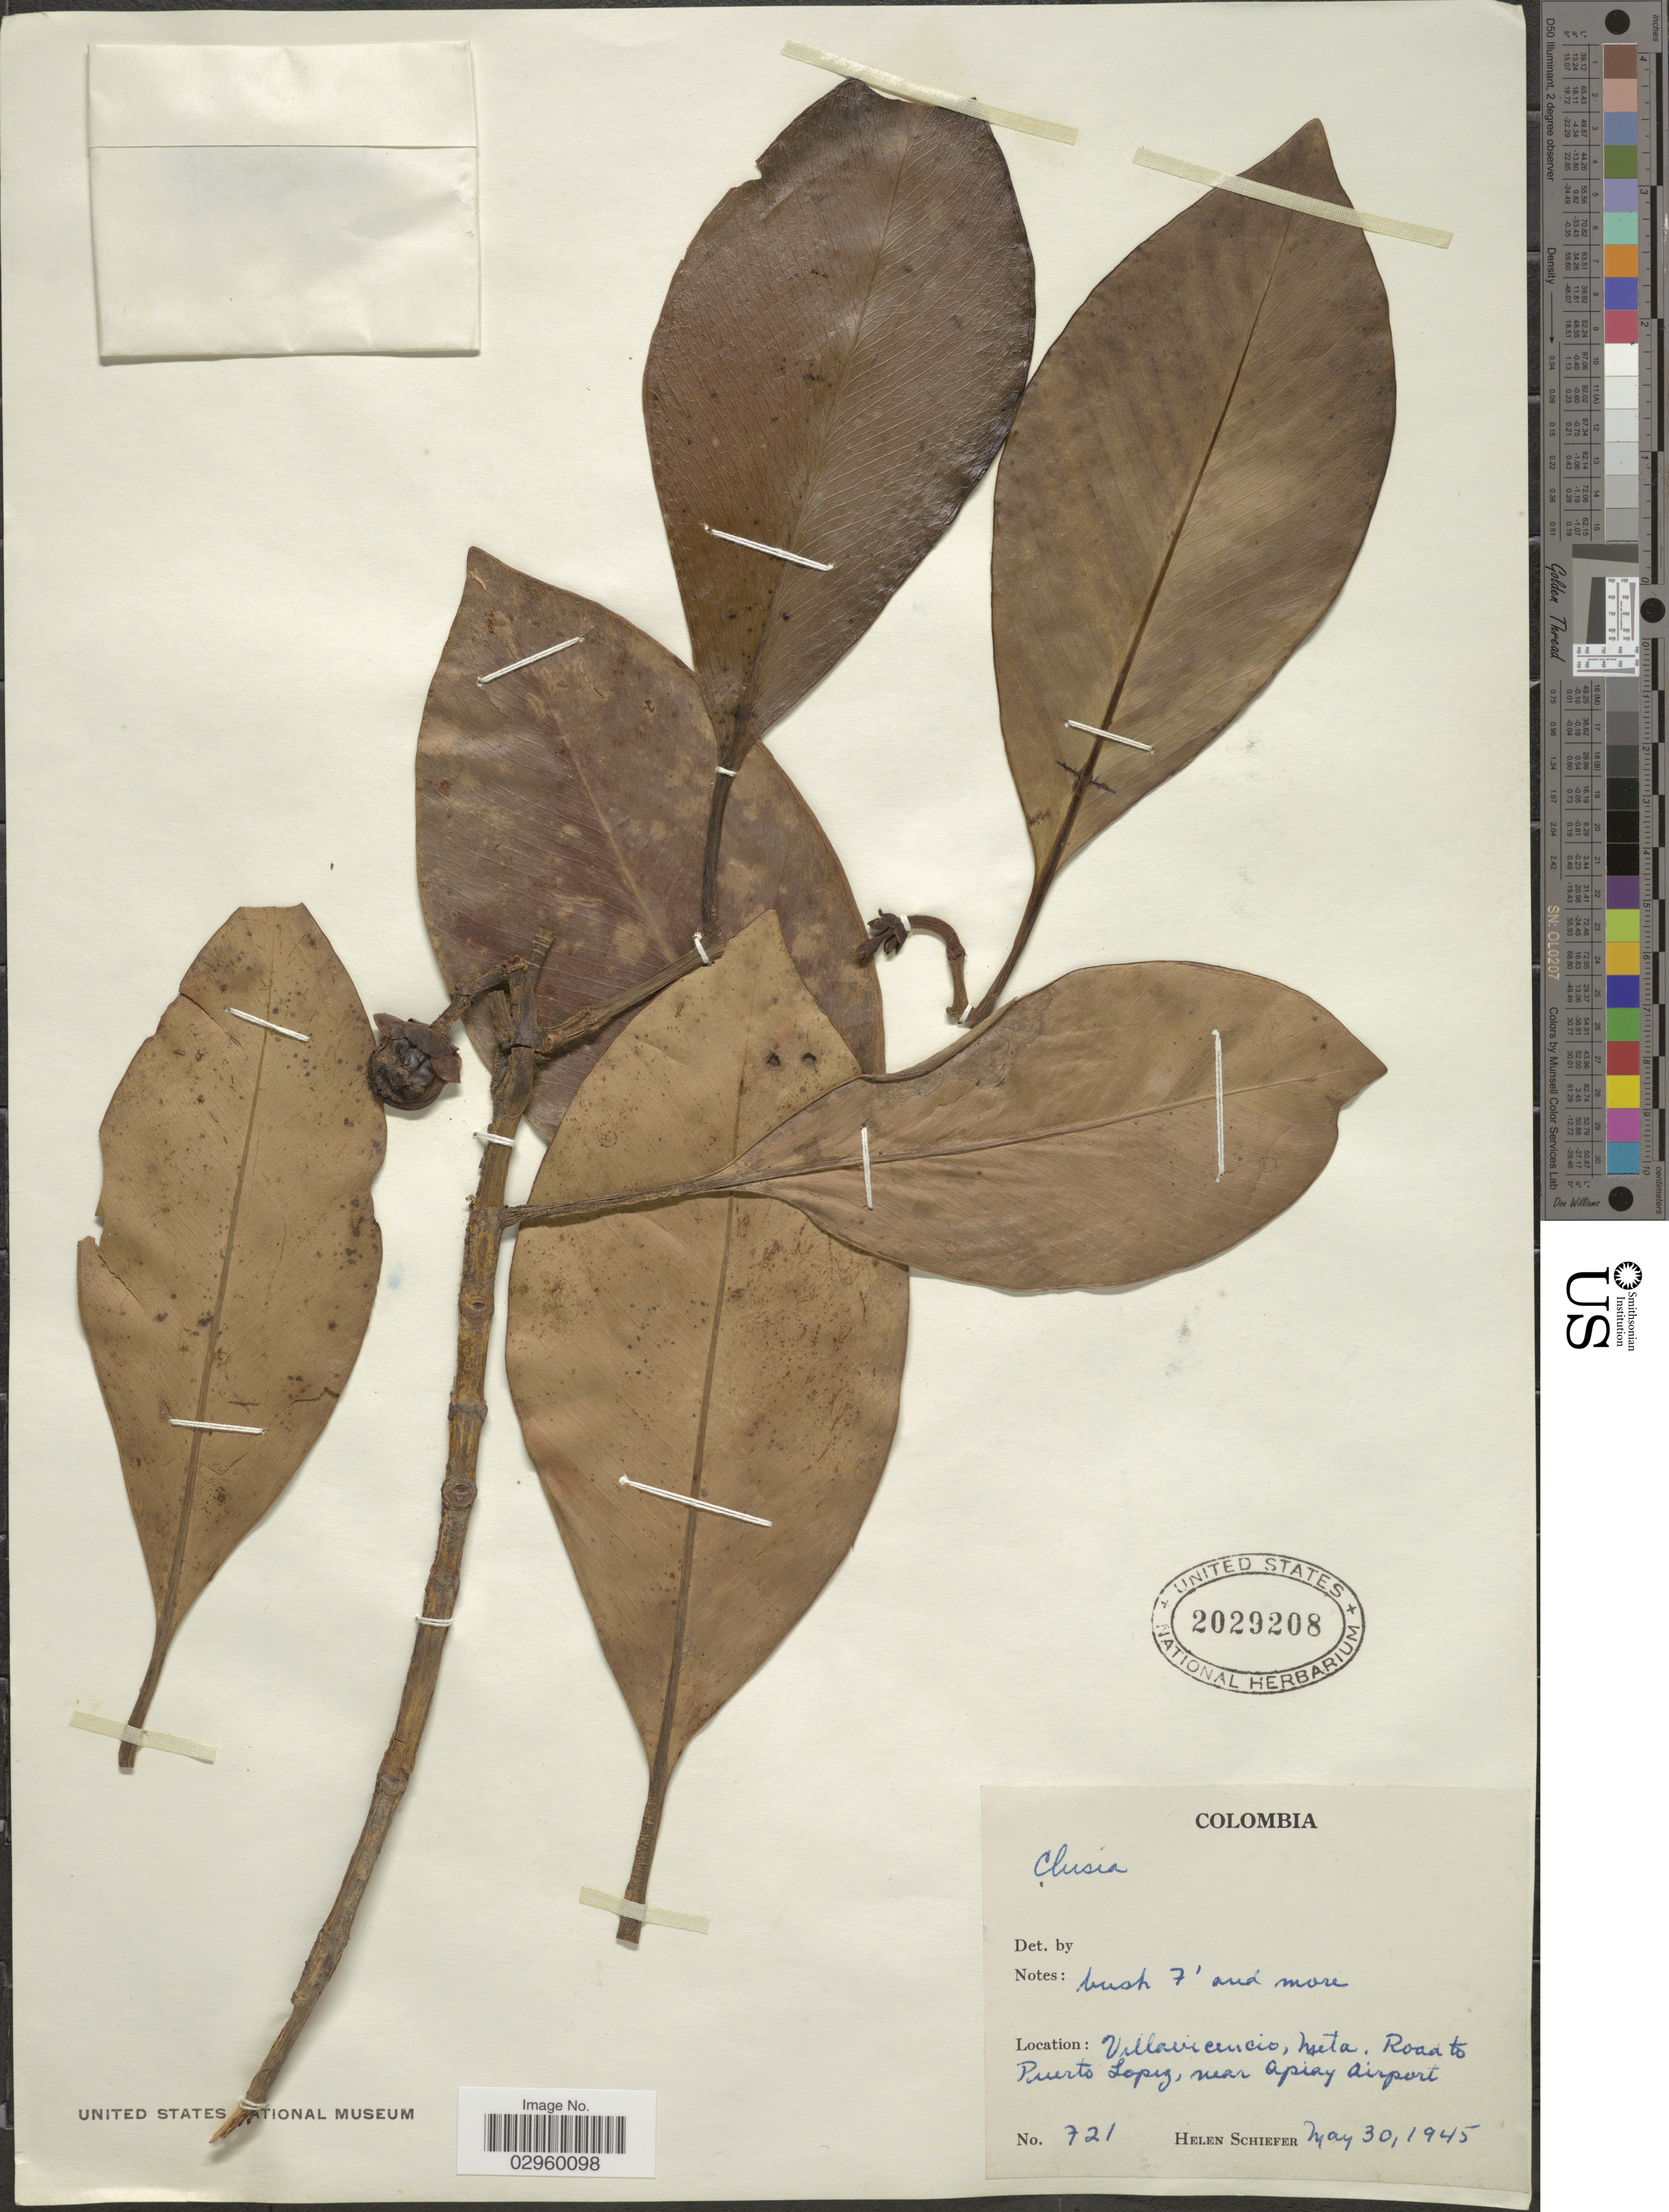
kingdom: Plantae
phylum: Tracheophyta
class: Magnoliopsida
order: Malpighiales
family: Clusiaceae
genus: Clusia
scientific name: Clusia sp.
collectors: H. Schiefer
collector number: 721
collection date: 1945-05-30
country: Colombia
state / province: Meta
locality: Villavicencio, Meta, Road to Puerto Lopez, near Apiay Airport.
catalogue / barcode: US 2029208